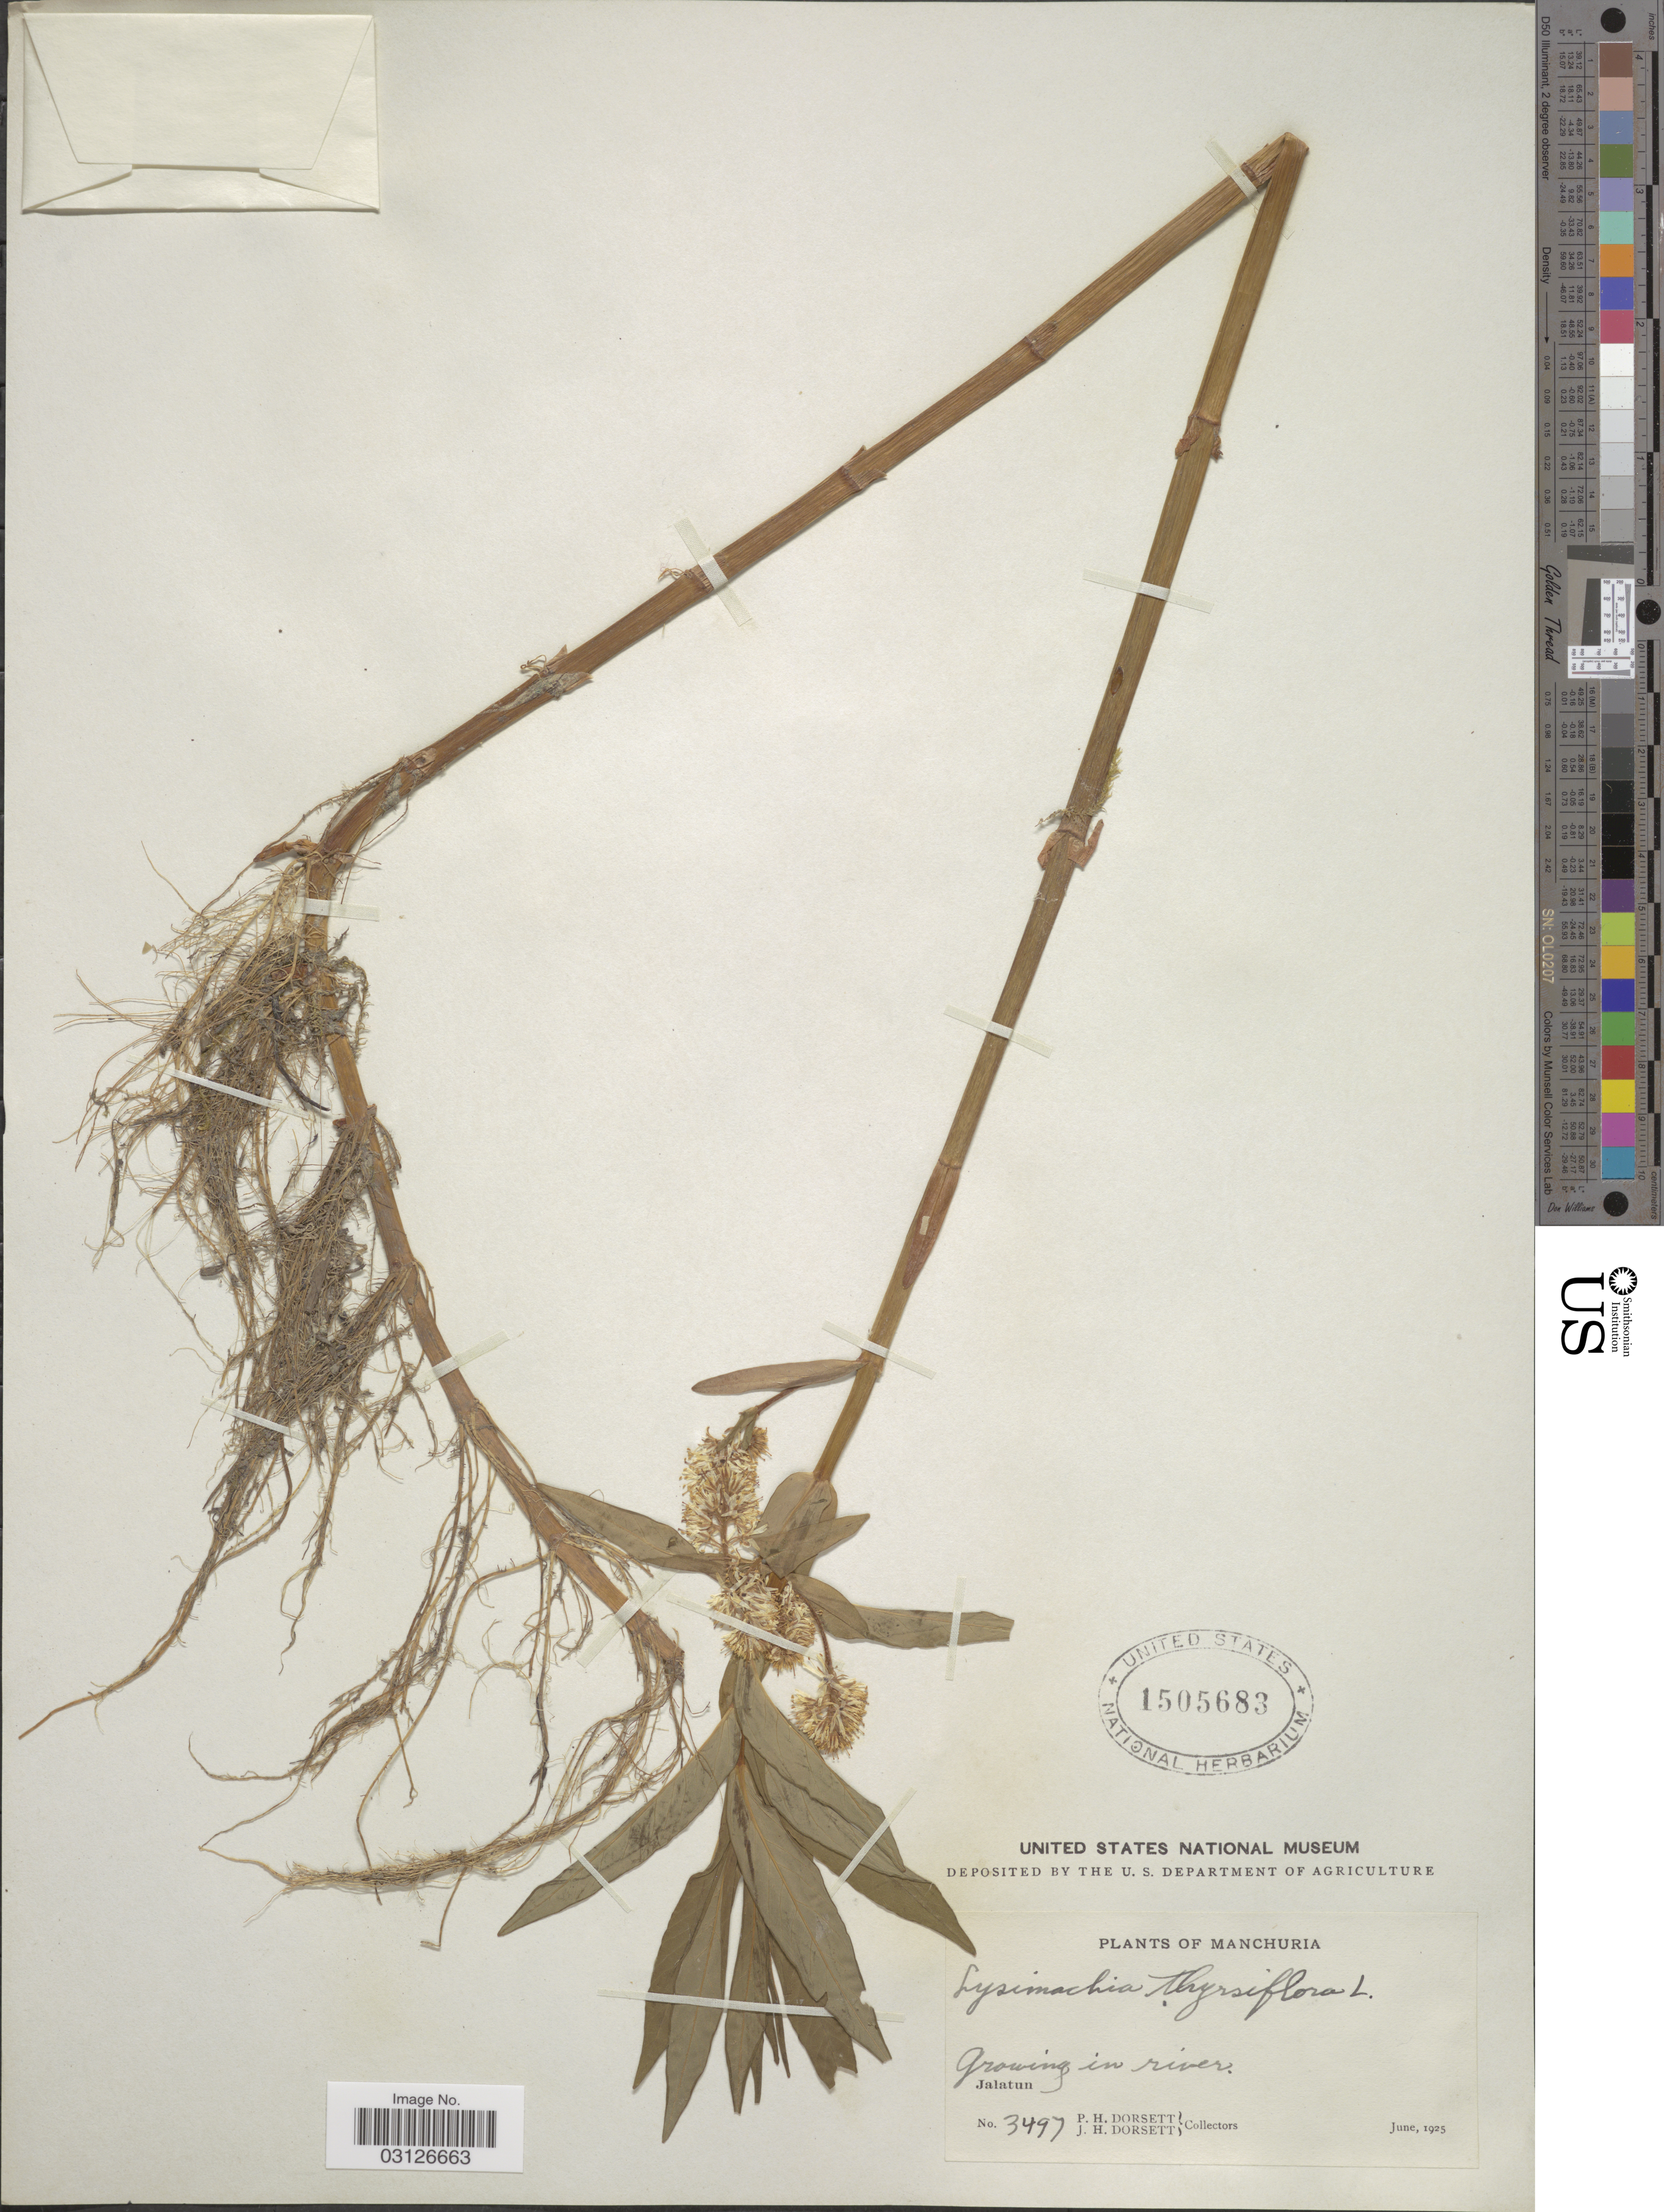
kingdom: Plantae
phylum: Tracheophyta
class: Magnoliopsida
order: Ericales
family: Primulaceae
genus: Lysimachia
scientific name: Lysimachia thyrsiflora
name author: L.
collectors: P. H. Dorsett & J. Dorsett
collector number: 3497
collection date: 1925-06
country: China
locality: Manchuria. In river. Jalatun.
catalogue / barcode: US 1505683